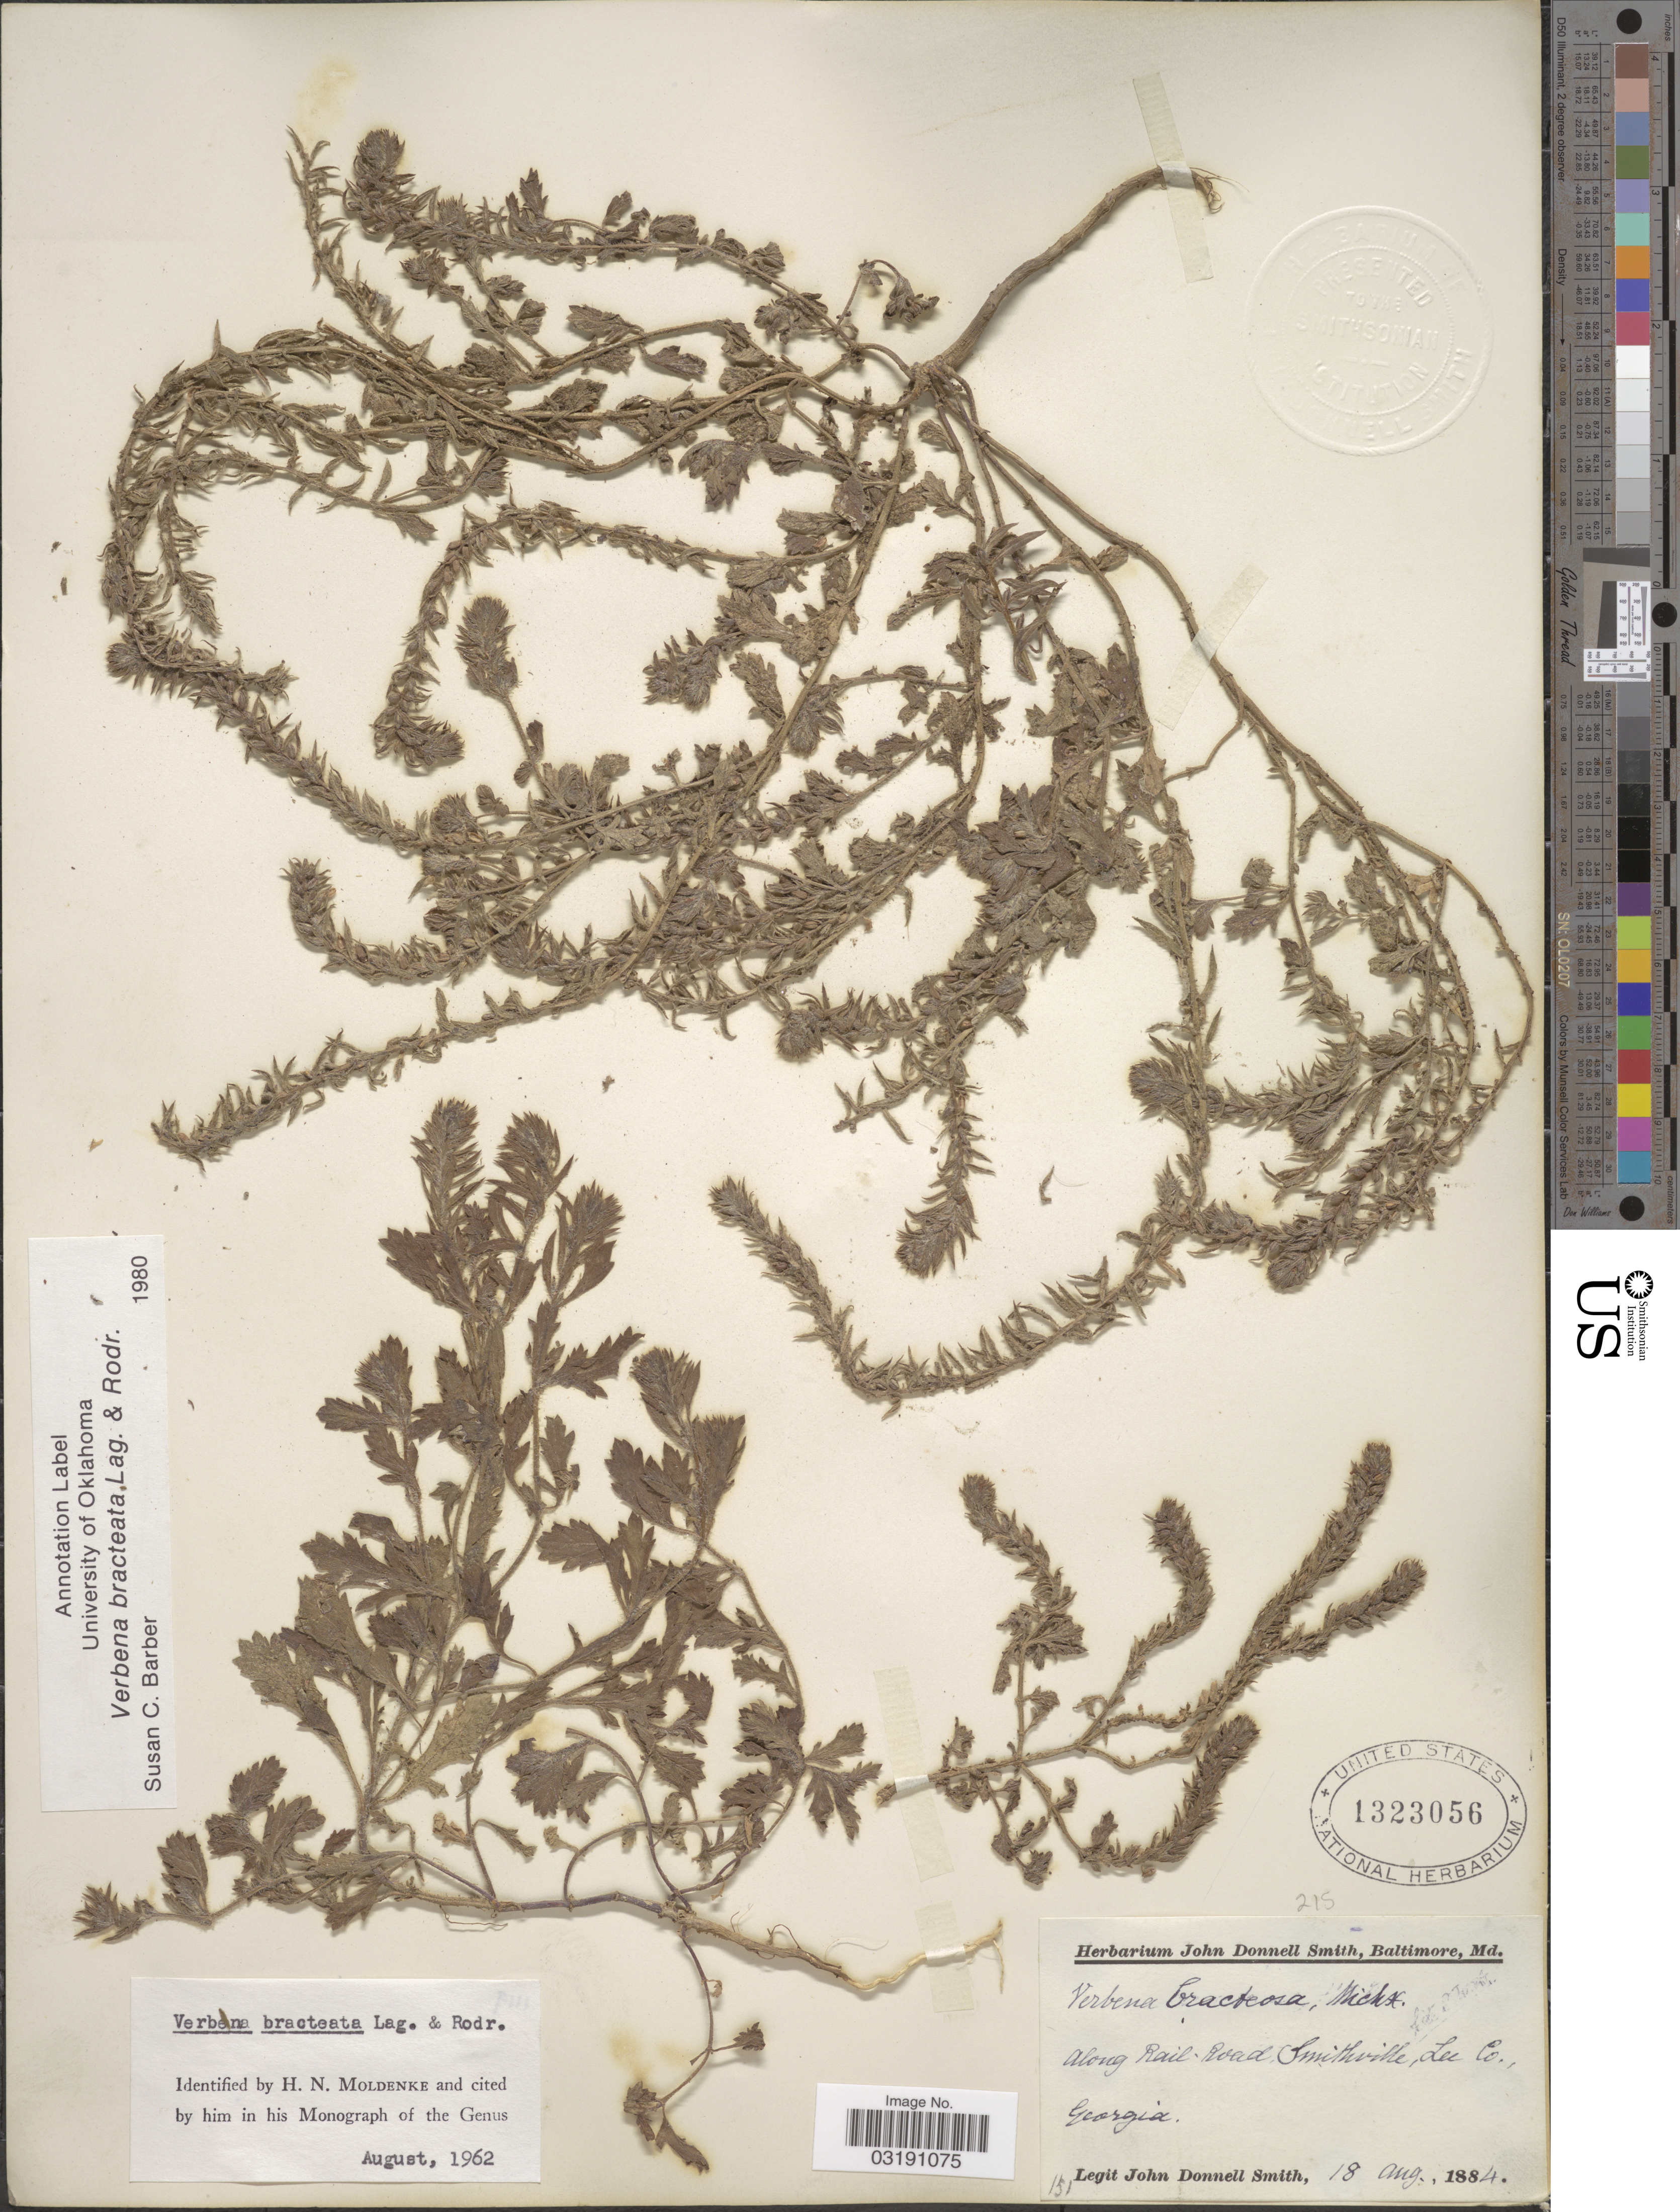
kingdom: Plantae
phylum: Tracheophyta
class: Magnoliopsida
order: Lamiales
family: Verbenaceae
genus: Verbena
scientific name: Verbena bracteata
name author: Cav. ex Lag. & Rodr.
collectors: J. Donnell Smith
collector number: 151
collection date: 1884-08-18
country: United States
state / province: Georgia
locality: Along rail road Smithville, Lee Co.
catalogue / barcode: US 1323056